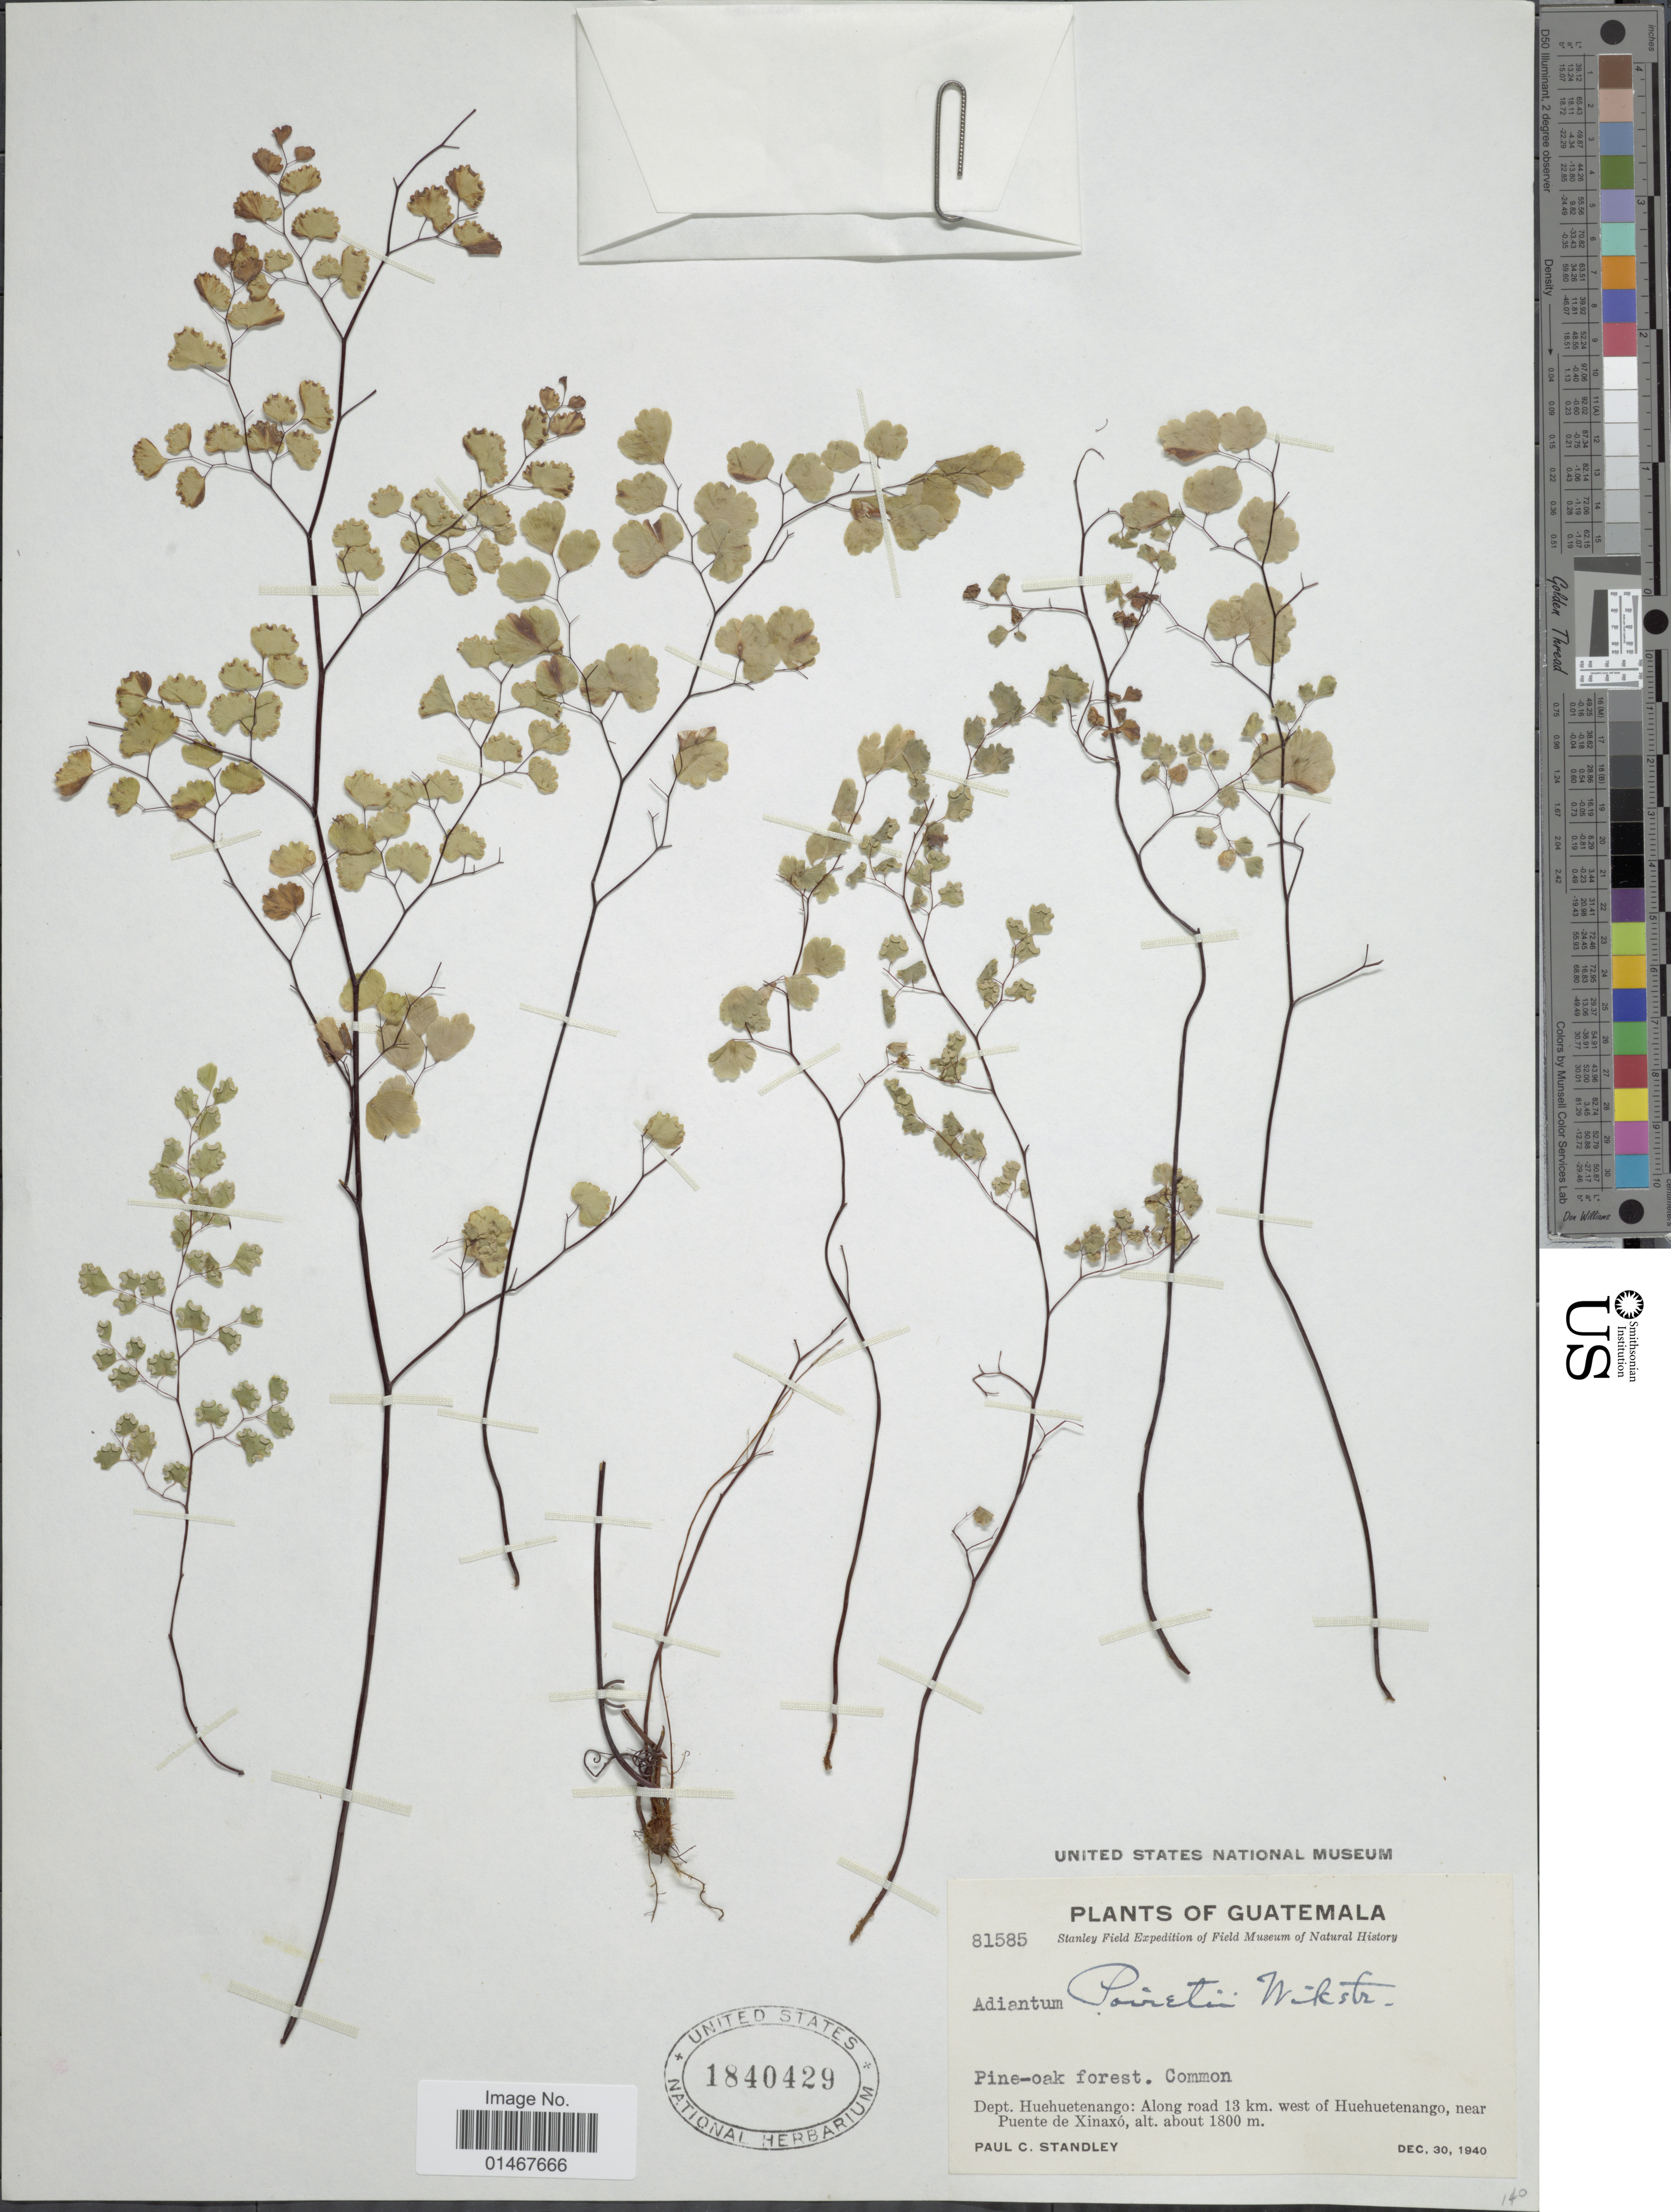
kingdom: Plantae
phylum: Tracheophyta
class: Polypodiopsida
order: Polypodiales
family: Pteridaceae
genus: Adiantum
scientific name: Adiantum poiretii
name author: Wikstr.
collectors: P. C. Standley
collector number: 82585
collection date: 1940-12-30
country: Guatemala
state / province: Huehuetenango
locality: Dept. Huehuetenango: Along road 13 km west of Huehuetenango, near Puente de Xinaxó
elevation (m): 1800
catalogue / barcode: US 1840429